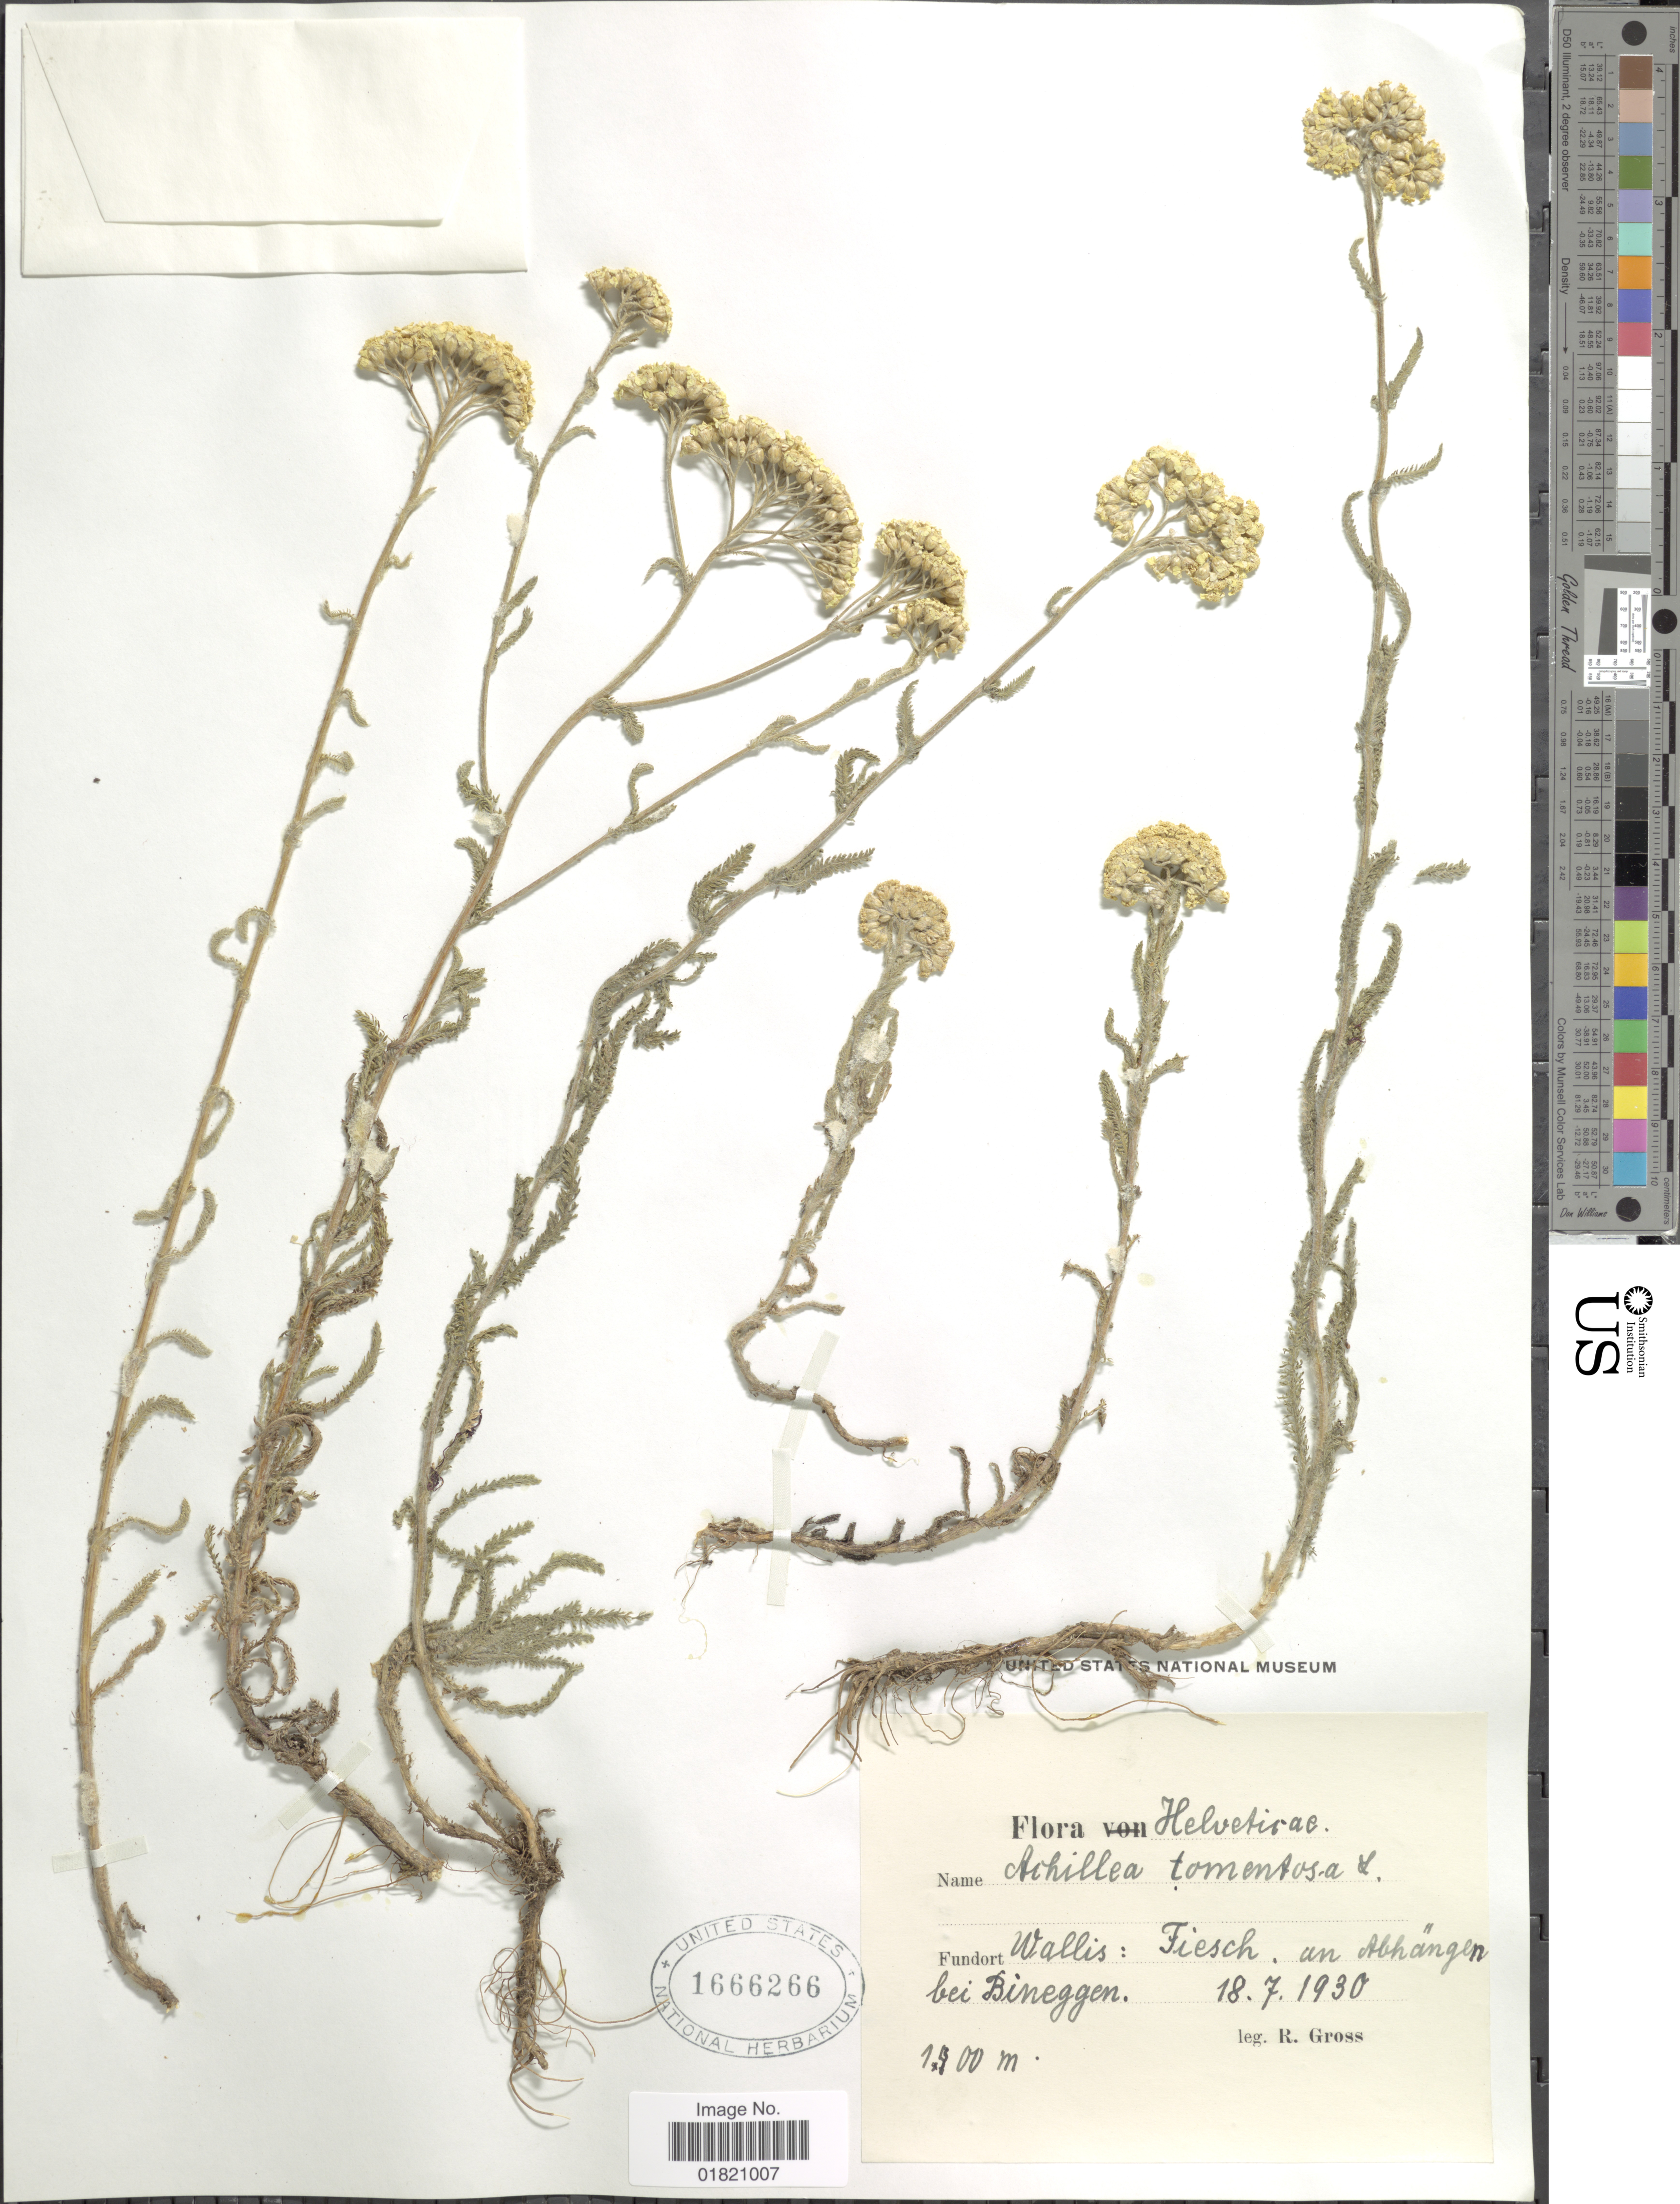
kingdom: Plantae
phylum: Tracheophyta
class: Magnoliopsida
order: Asterales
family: Asteraceae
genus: Achillea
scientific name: Achillea tomentosa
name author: L.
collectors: R. Gross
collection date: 1930-07-18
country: Switzerland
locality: Helveticae. Fundort: Wallis: Fiesch. an Abhängen bei Bineggen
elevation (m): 1900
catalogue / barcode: US 1666266